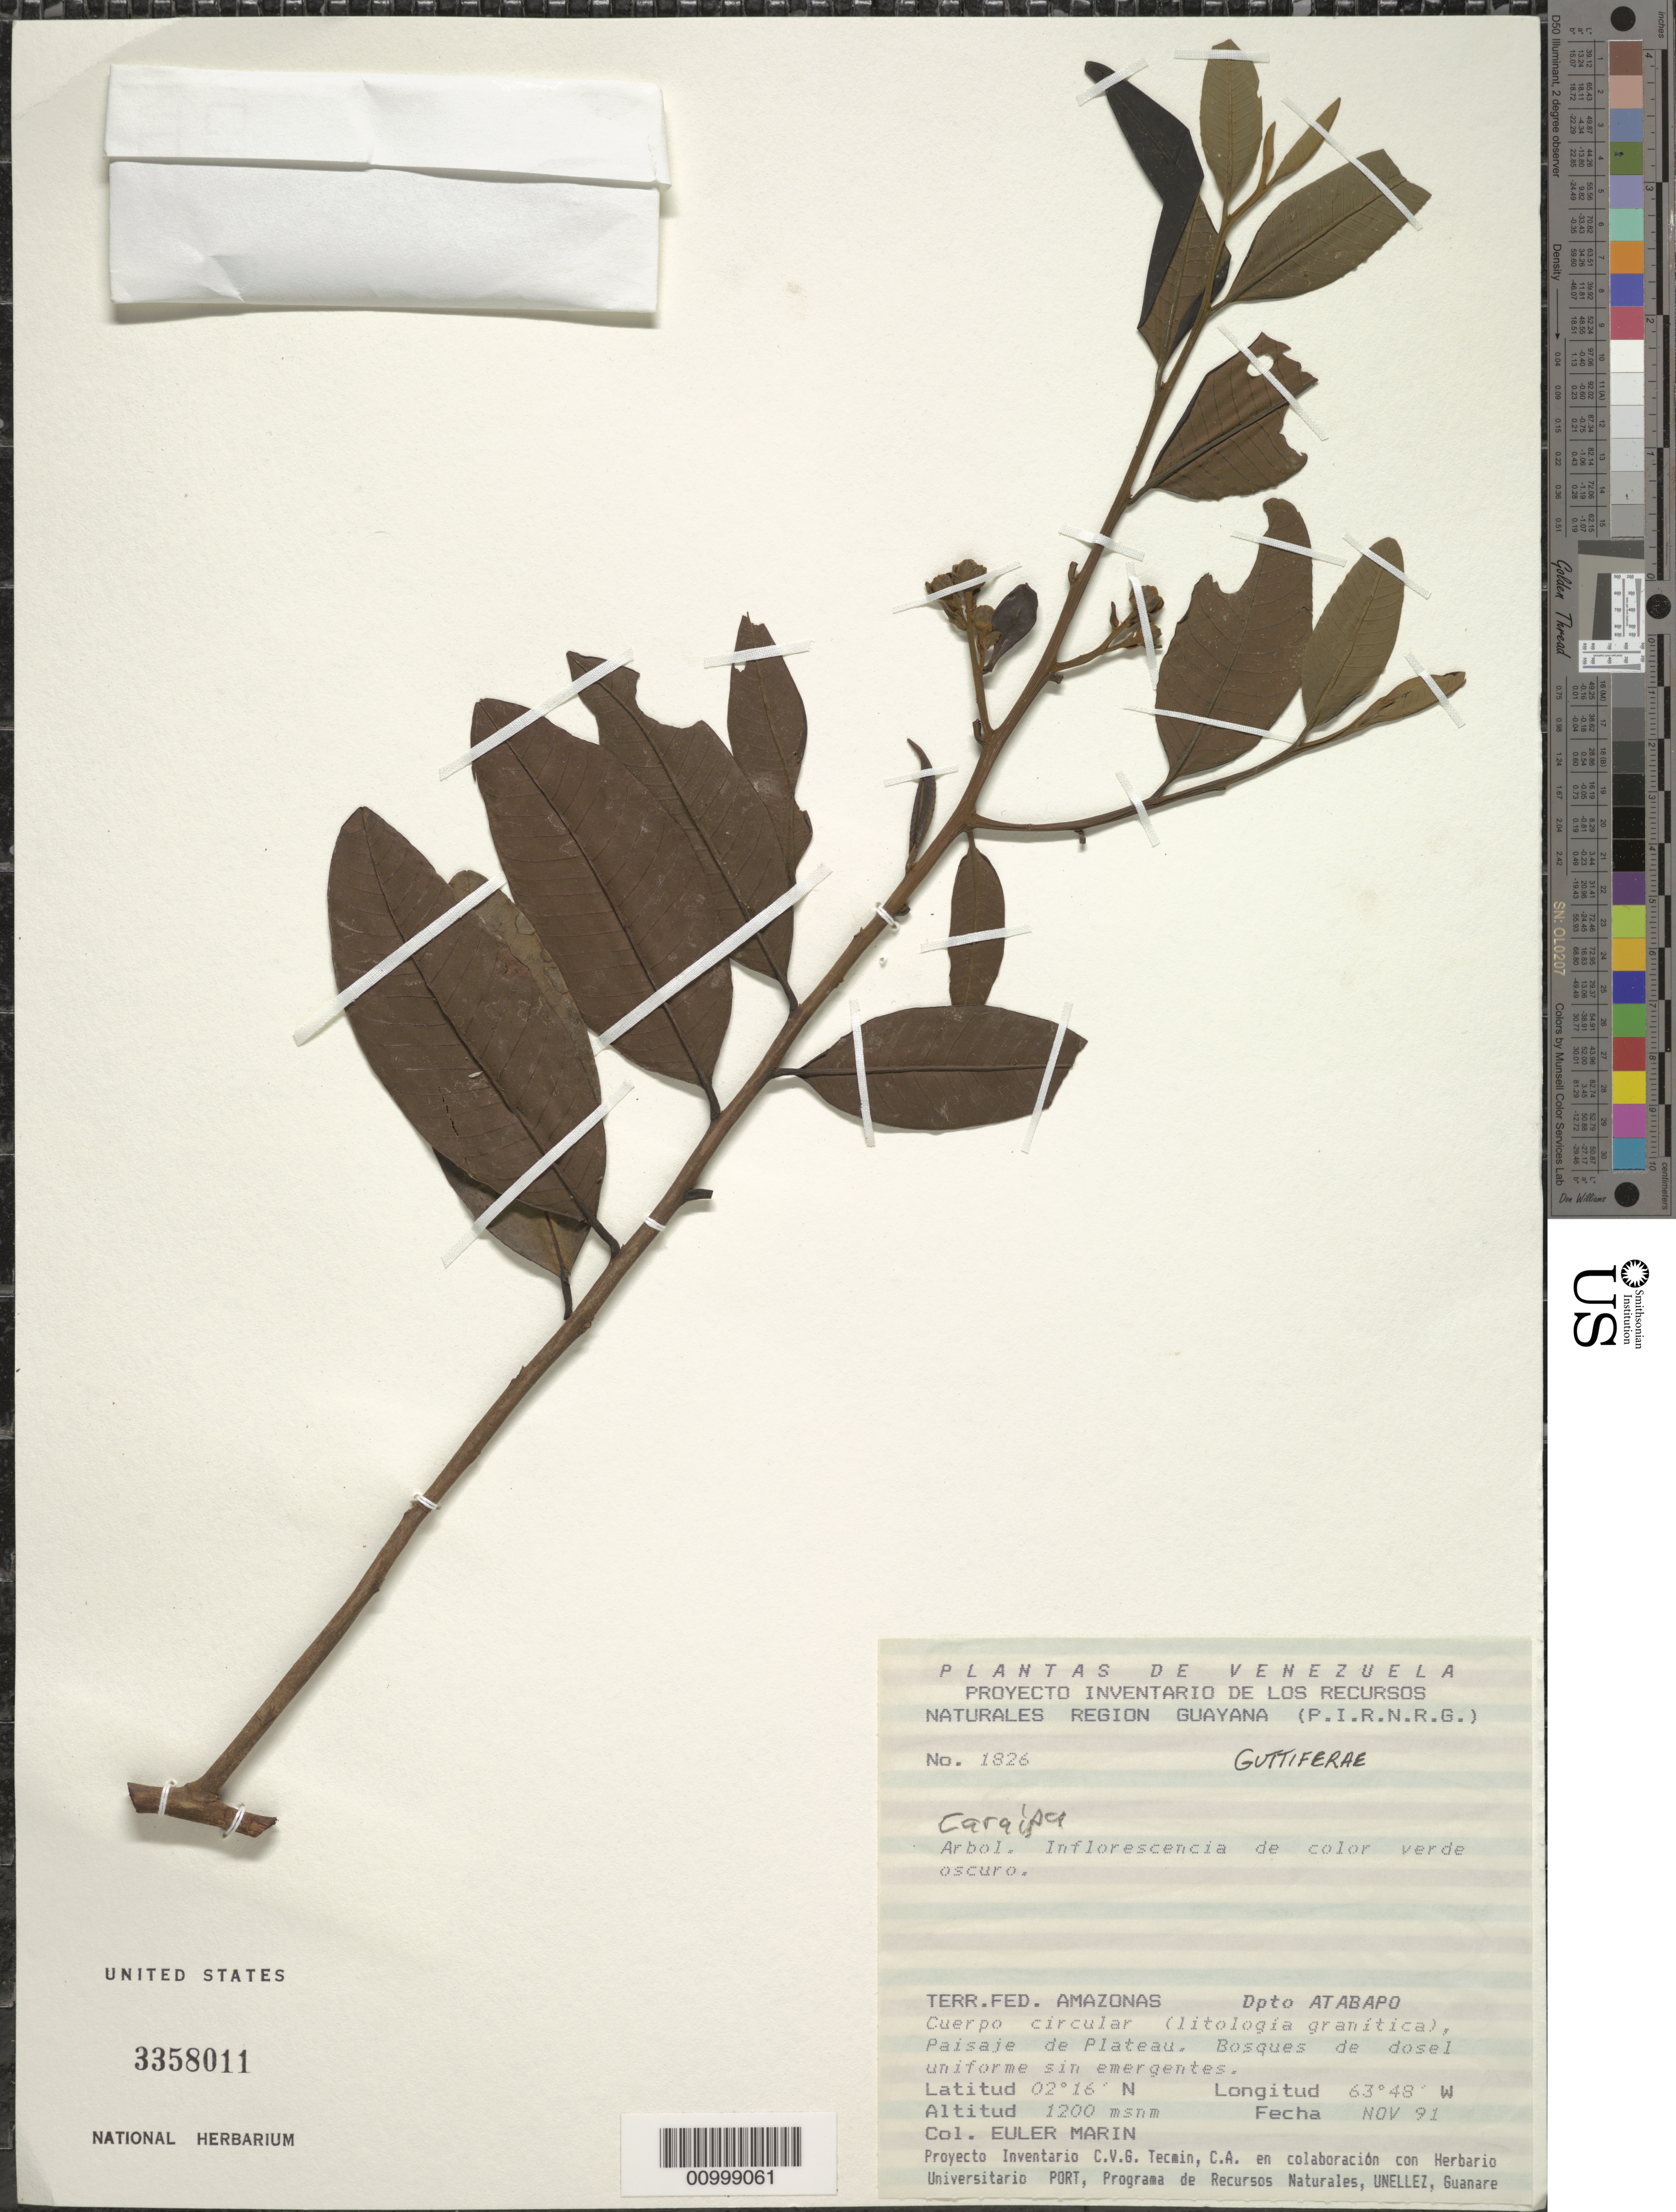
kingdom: Plantae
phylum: Tracheophyta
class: Magnoliopsida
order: Malpighiales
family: Calophyllaceae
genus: Caraipa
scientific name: Caraipa sp.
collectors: E. Marin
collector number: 1826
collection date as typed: Nov-91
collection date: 1991-11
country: Venezuela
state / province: Amazonas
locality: Dpto Atabapo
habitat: Cuerpo circular (litologia granitical), paisaje de Plateau. Bosques de dosel uniforme sin emergentes.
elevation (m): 1200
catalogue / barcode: US 3358011